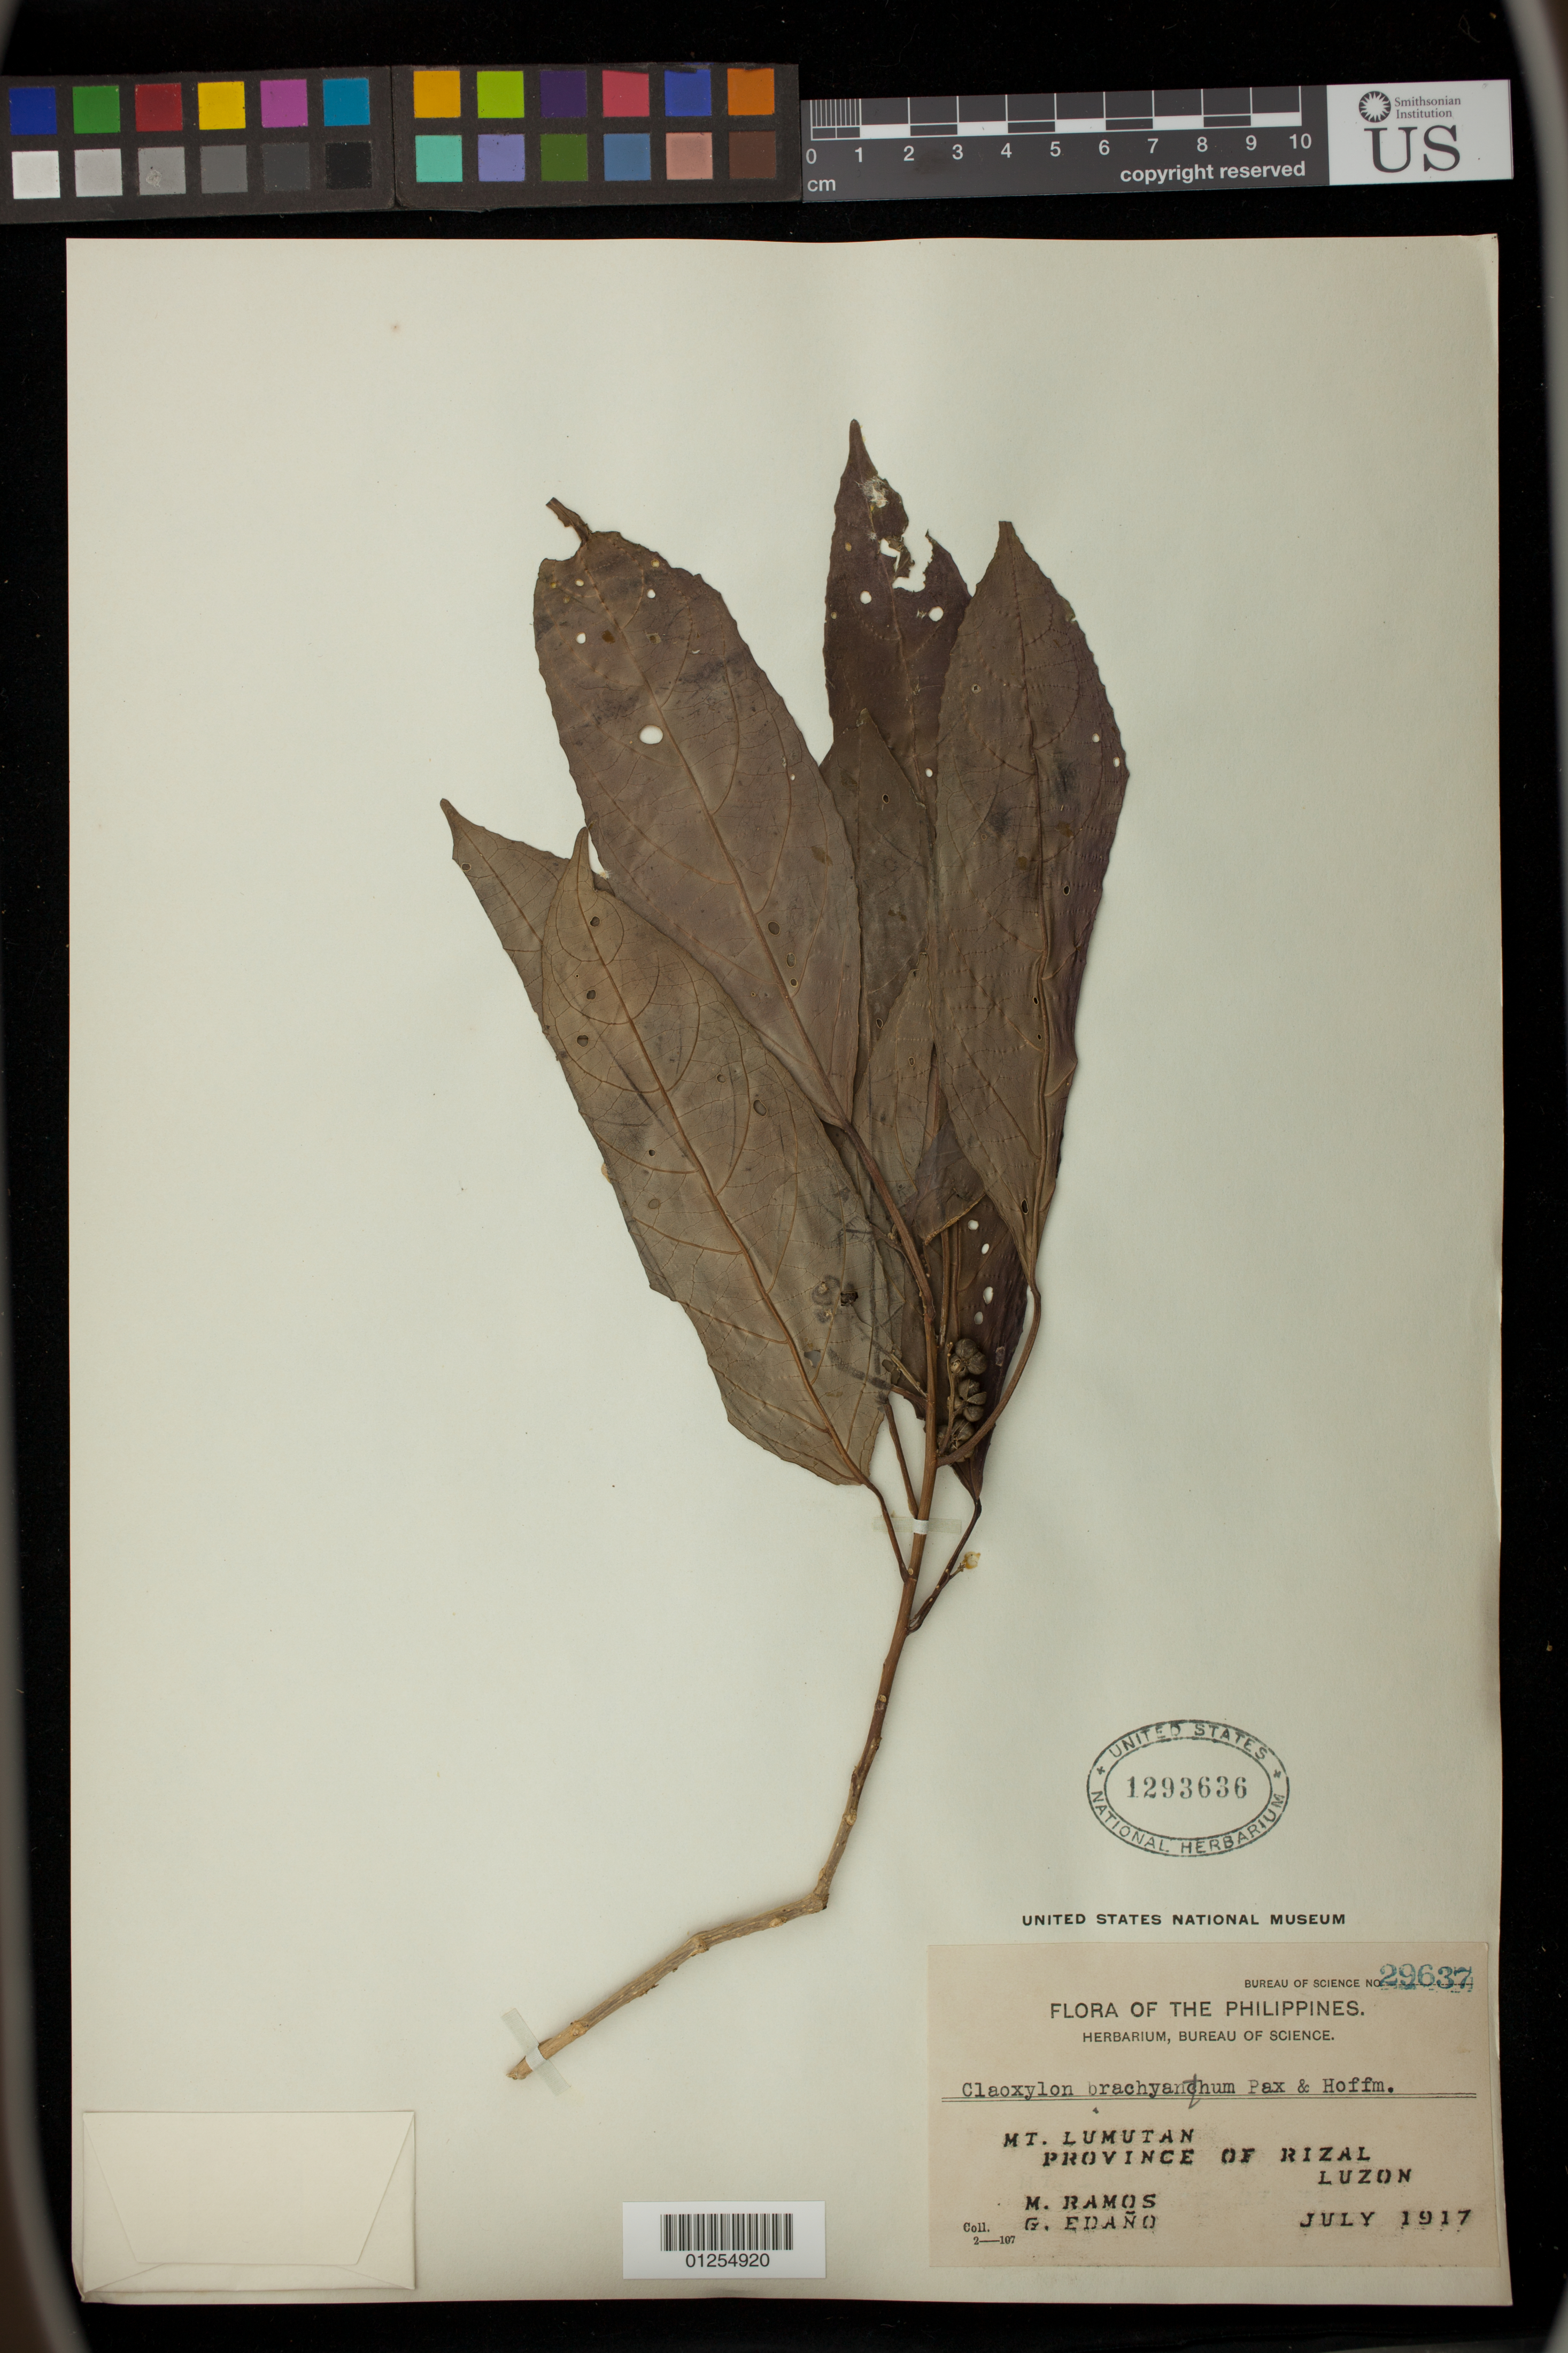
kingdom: Plantae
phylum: Tracheophyta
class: Magnoliopsida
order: Malpighiales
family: Euphorbiaceae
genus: Claoxylon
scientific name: Claoxylon brachyandrum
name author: Pax & K. Hoffm.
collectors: M. Ramos & G. Edaño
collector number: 29637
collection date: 1917-07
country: Philippines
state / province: Calabarzon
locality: Mt. Lumutan.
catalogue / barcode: US 1293636